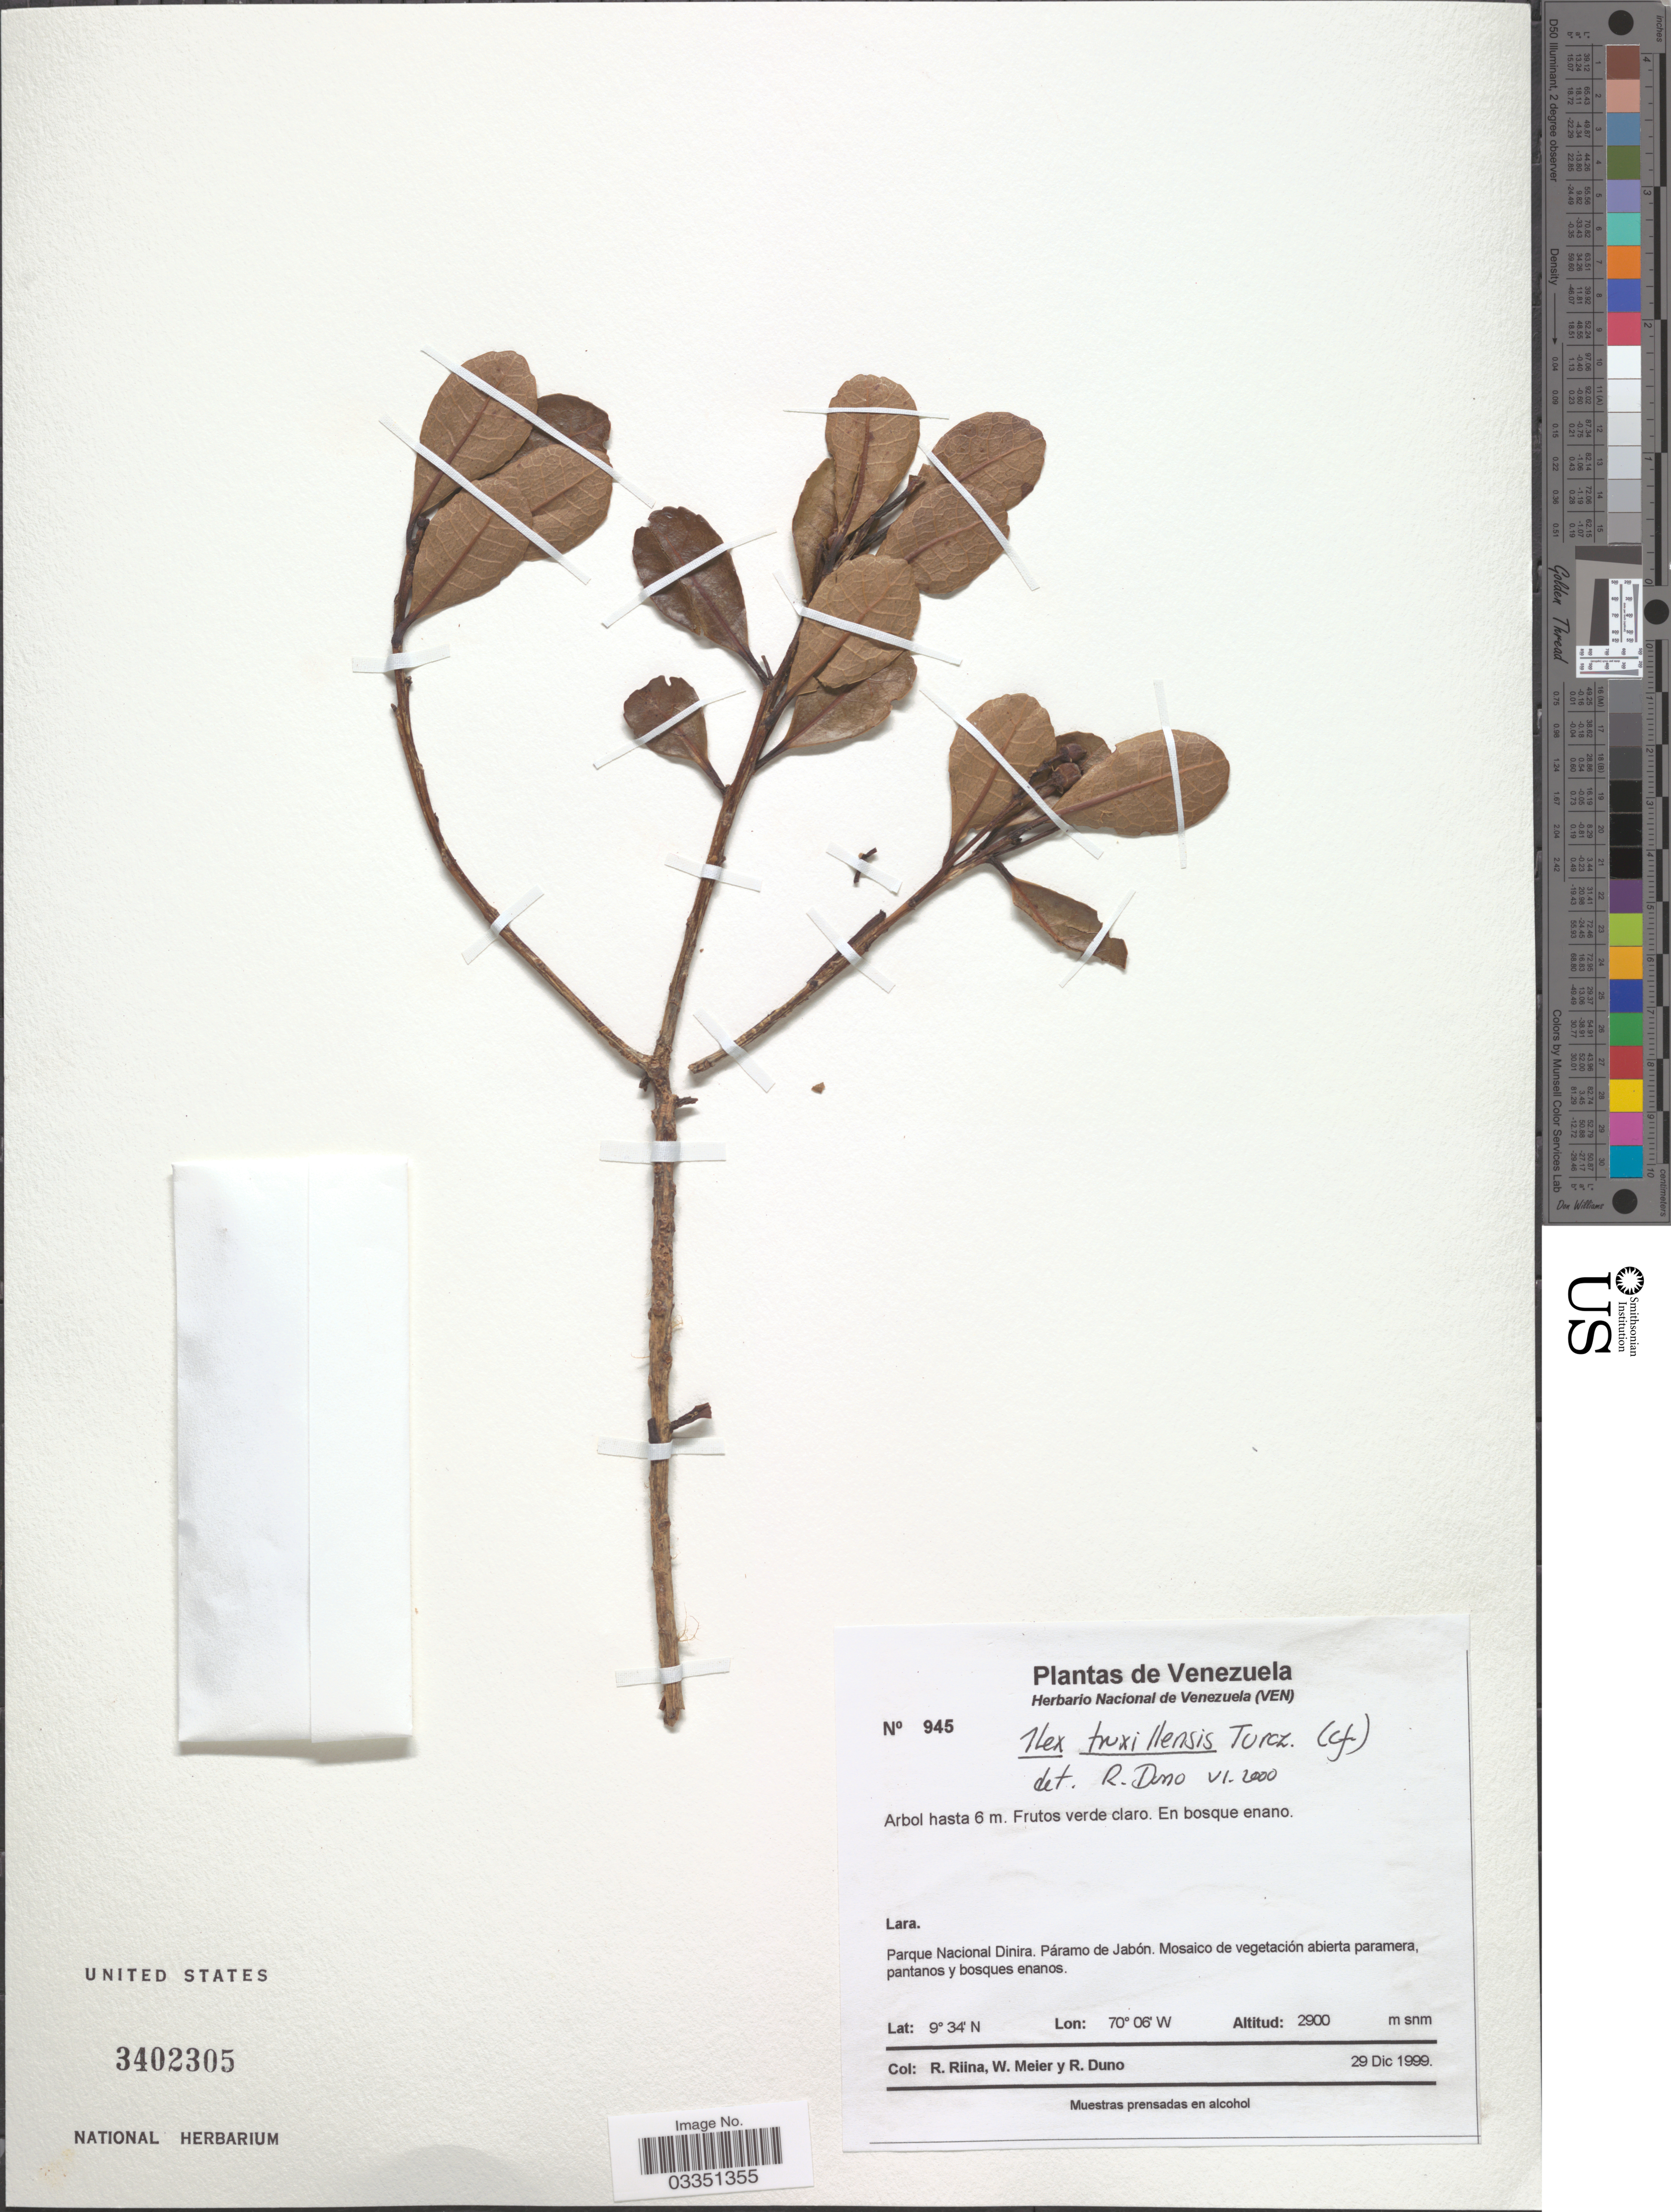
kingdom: Plantae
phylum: Tracheophyta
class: Magnoliopsida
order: Aquifoliales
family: Aquifoliaceae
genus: Ilex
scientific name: Ilex truxillensis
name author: Turcz.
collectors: R. Riina, W. Meier & R. Duno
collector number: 945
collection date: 1999-12-29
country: Venezuela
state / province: Lara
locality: Parque Nacional Dinira. Páramo de Jabón. Mosaico de vegetación abierta paramera, pantanos y bosques enanos.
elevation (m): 2900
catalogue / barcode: US 3402305